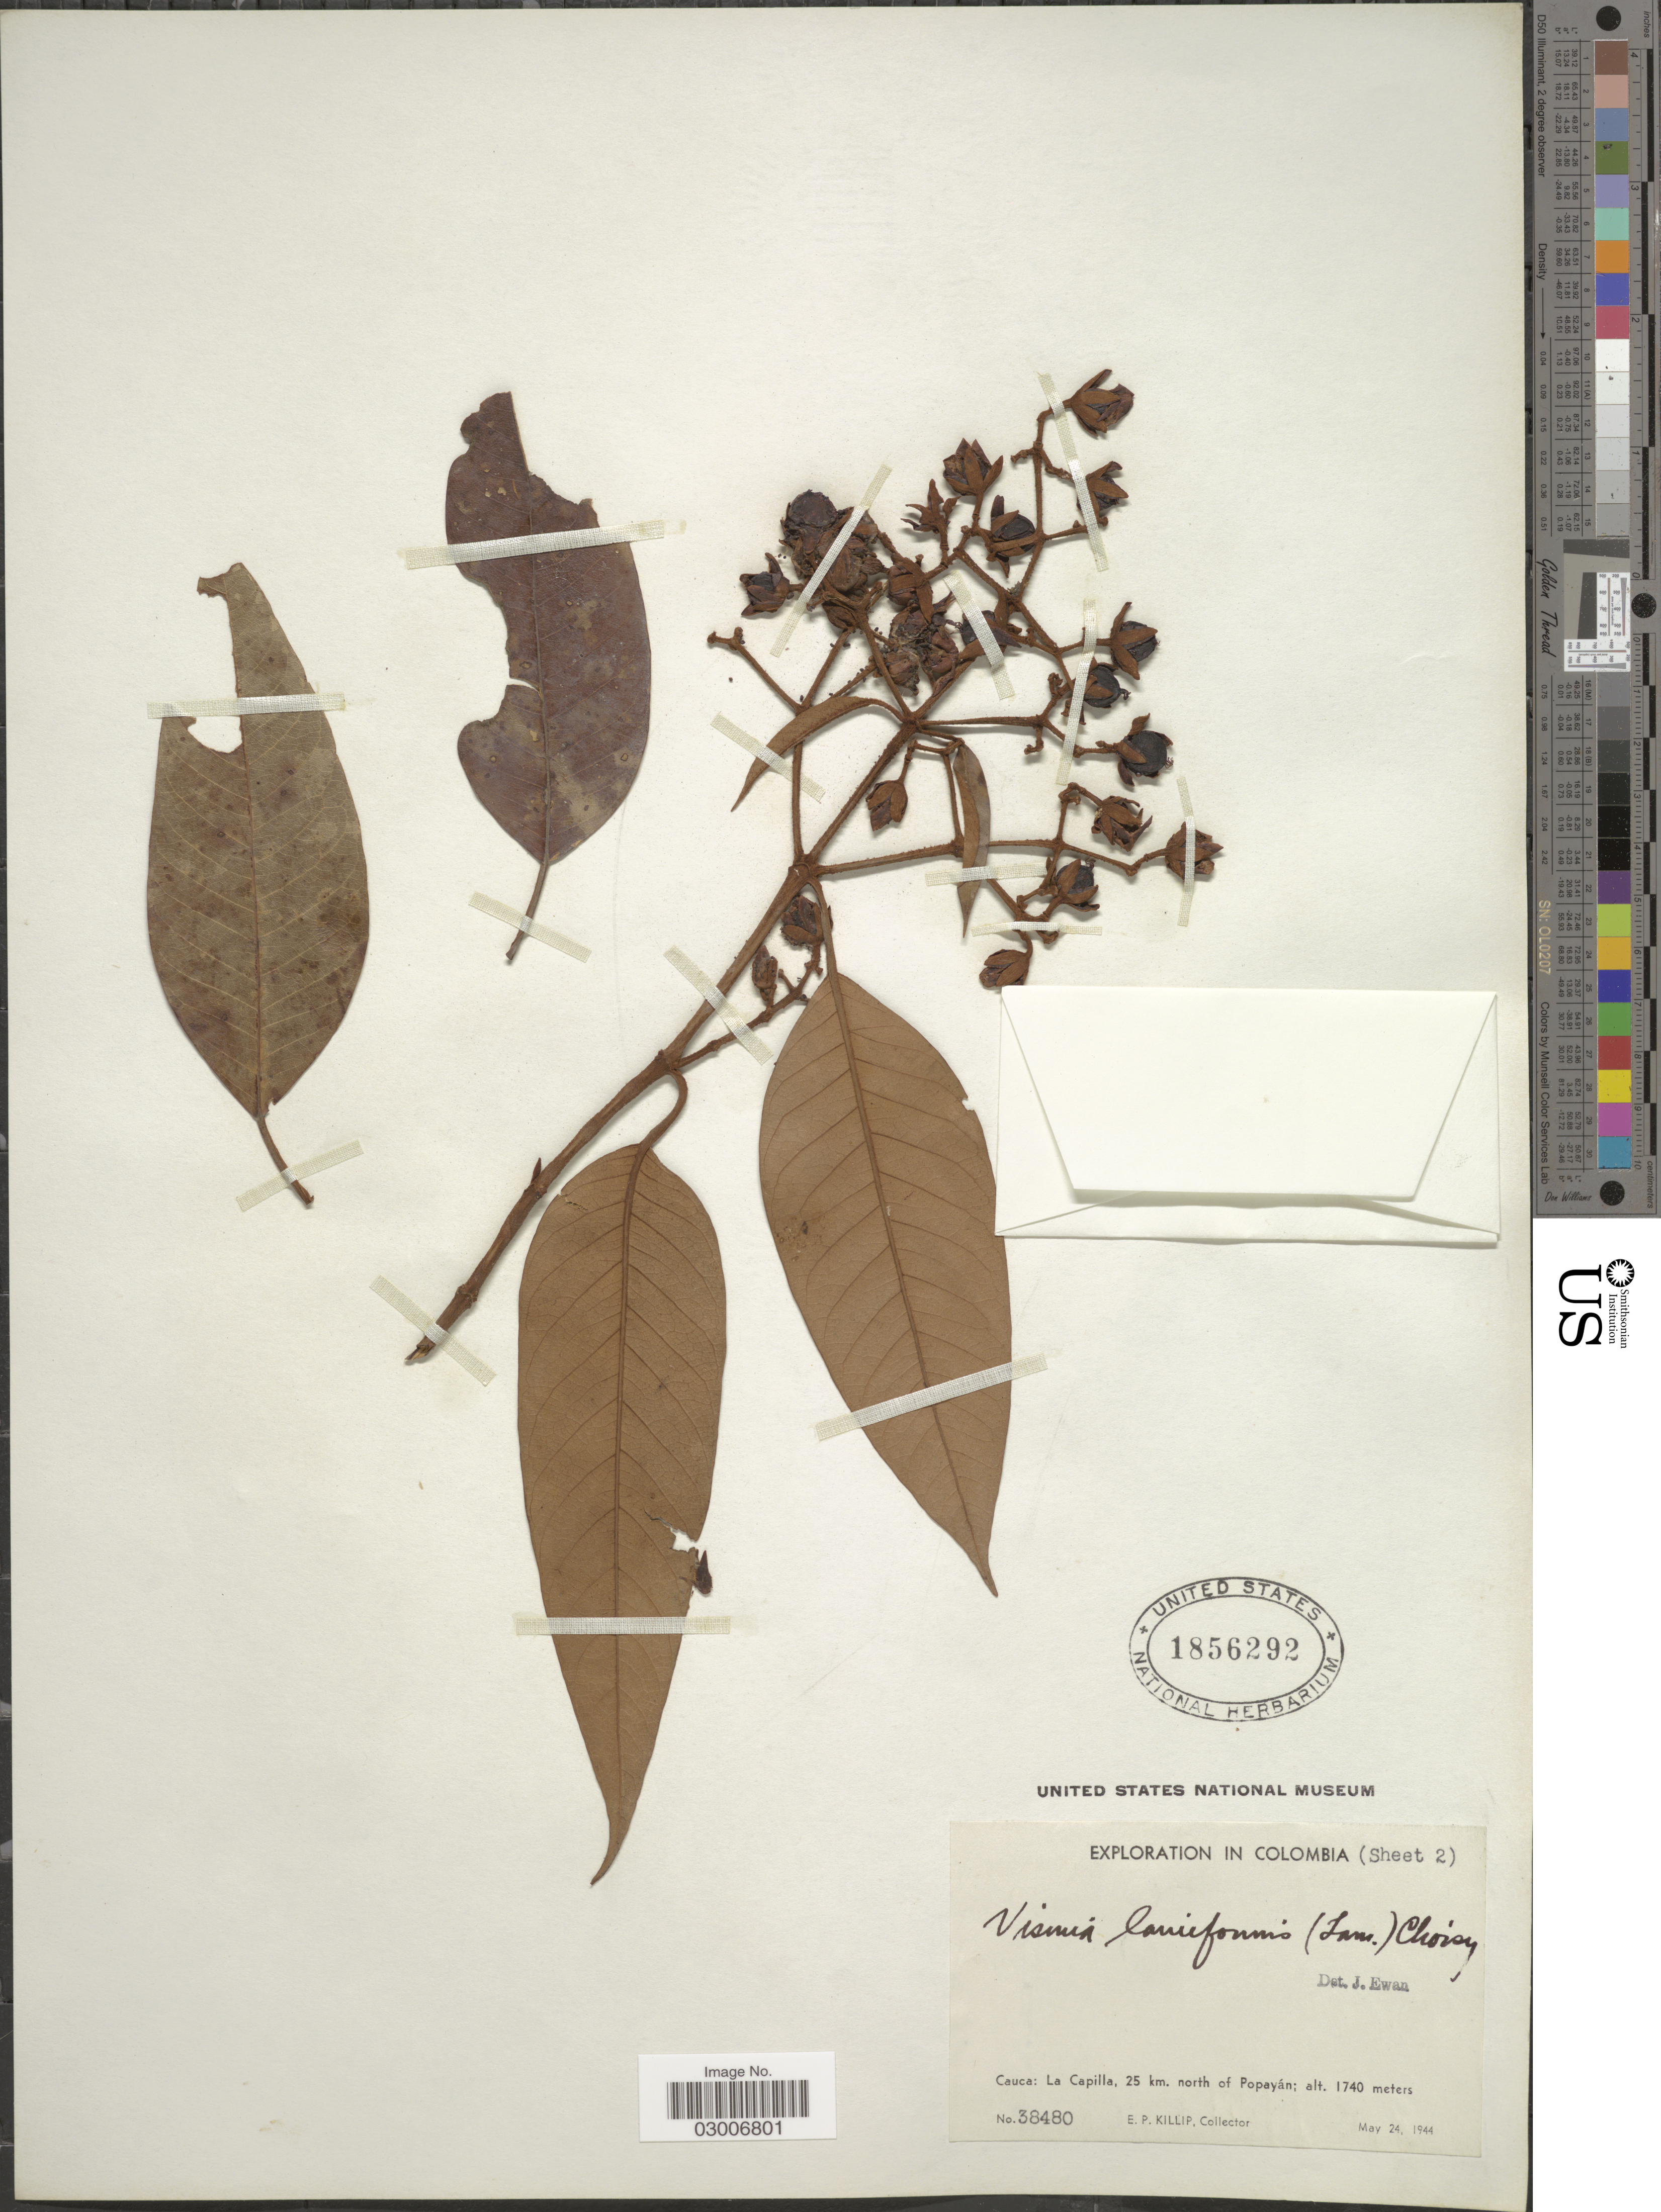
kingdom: Plantae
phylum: Tracheophyta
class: Magnoliopsida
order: Malpighiales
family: Hypericaceae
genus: Vismia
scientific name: Vismia lauriformis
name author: (Lam.) Choisy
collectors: E. P. Killip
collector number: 38480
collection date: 1944-05-24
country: Colombia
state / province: Cauca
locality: La Capilla, 25 km. north of Popayán.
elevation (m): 1740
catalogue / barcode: US 1856292